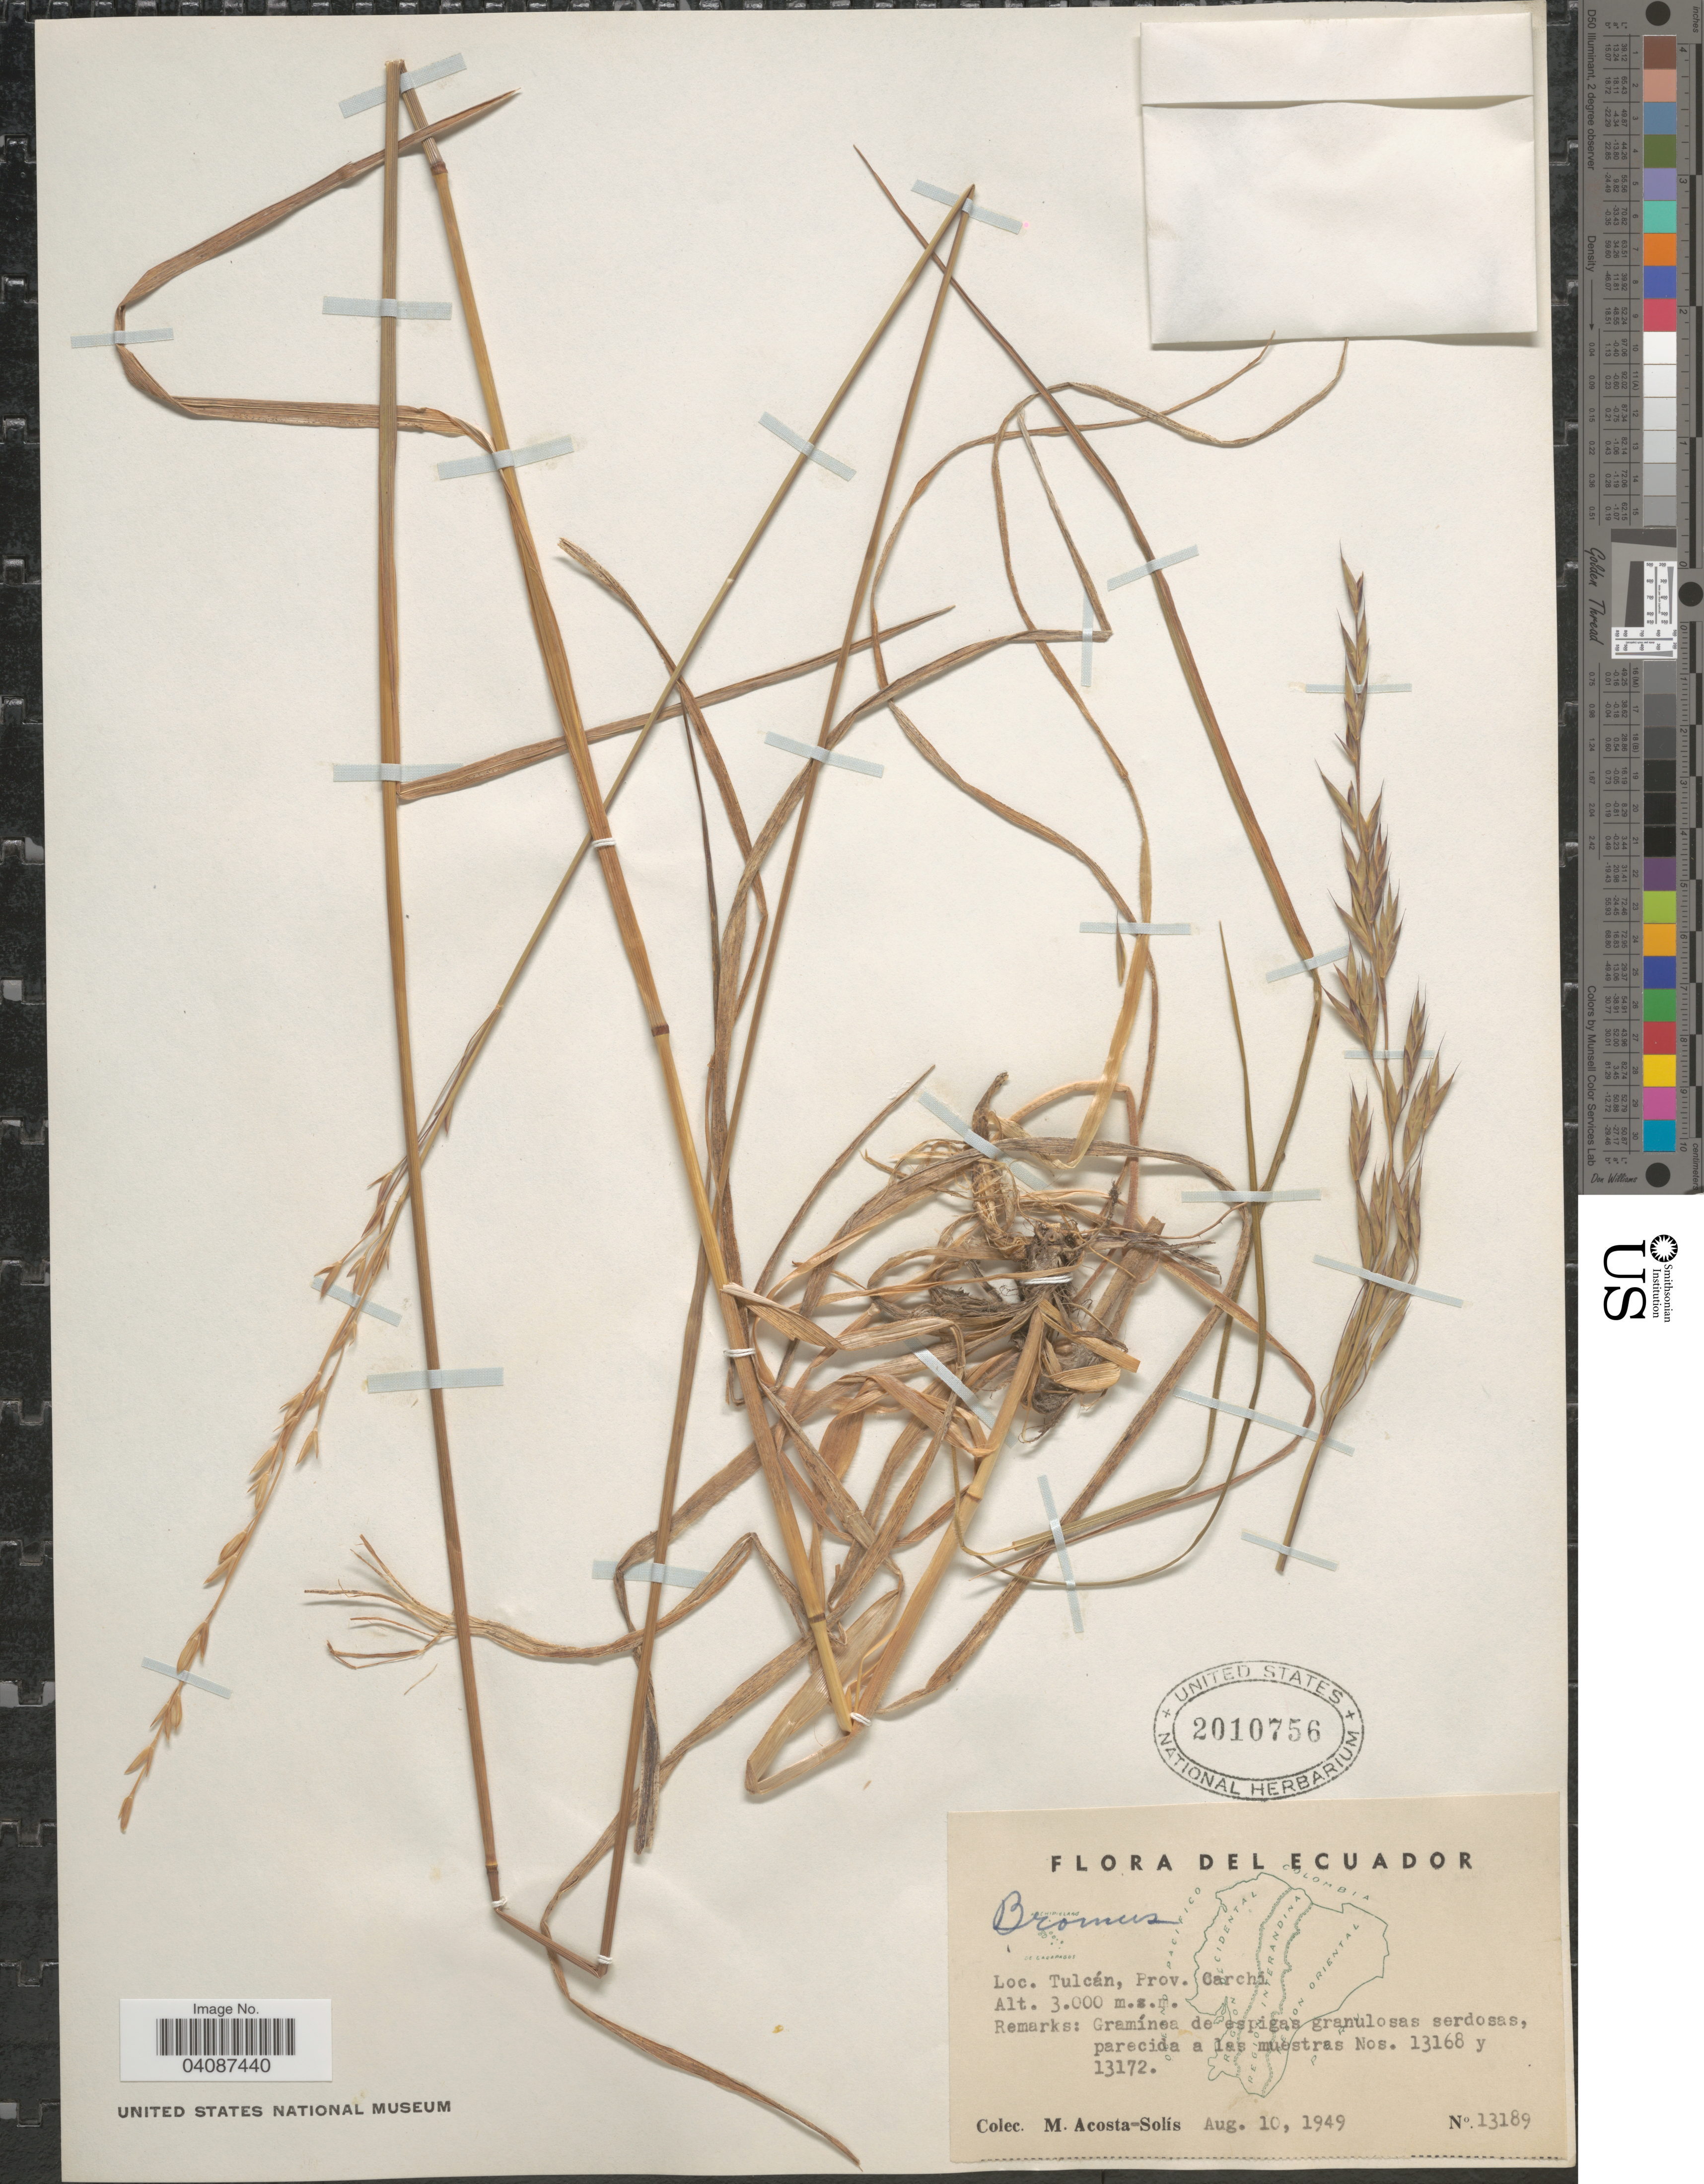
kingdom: Plantae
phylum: Tracheophyta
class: Liliopsida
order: Poales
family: Poaceae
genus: Bromus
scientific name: Bromus sp.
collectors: M. Acosta Solis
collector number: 13189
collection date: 1949-08-10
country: Ecuador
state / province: Carchi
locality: Tulcán.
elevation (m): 3000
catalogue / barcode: US 2010756